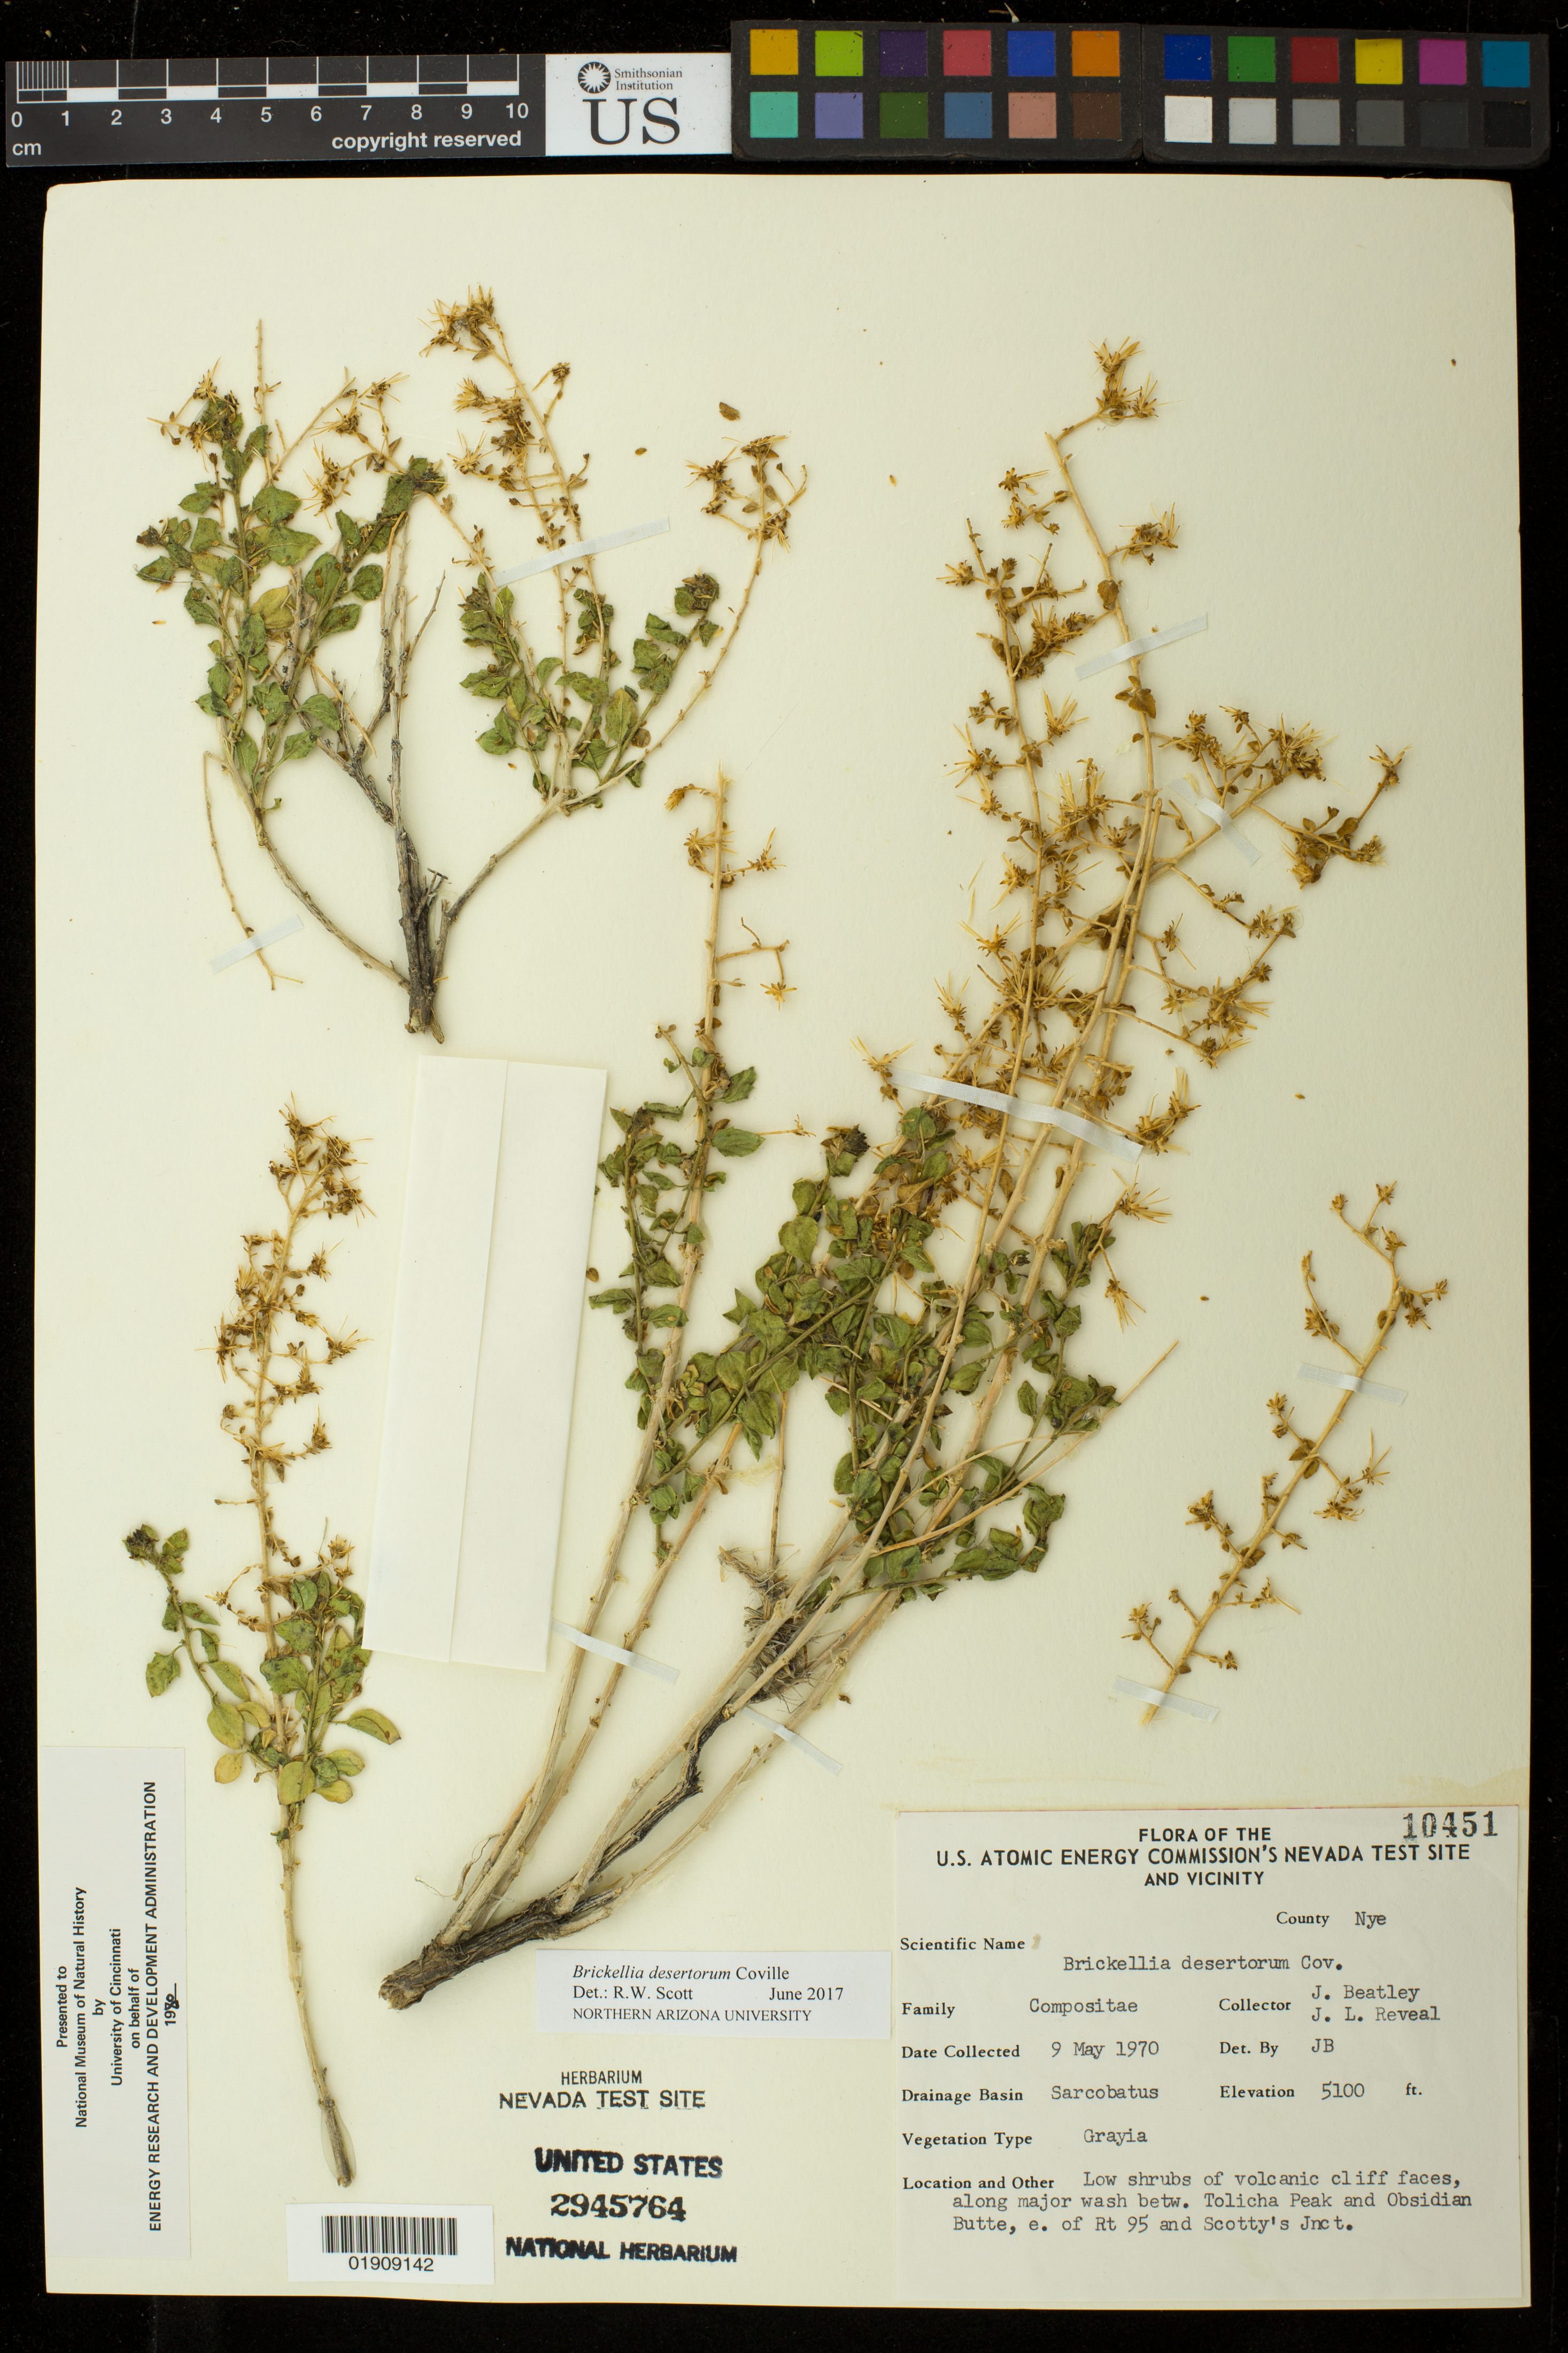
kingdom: Plantae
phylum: Tracheophyta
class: Magnoliopsida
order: Asterales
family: Asteraceae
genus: Brickellia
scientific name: Brickellia desertorum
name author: Coville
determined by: Scott, Randall W., (ASC), Northern Arizona University (UNITED STATES)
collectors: J. C. Beatley & J. L. Reveal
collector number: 10451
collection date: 1970-05-09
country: United States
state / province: Nevada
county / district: Nye Co.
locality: U. S. Atomic Energy Commission's Nevada Test Site and Vicinity: Tolicha Peak and Obsidian Butte, E of Rt 95 and Scotty's Jnct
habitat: Of volcanic cliff faces, along major wash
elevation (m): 1554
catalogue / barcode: US 2945764